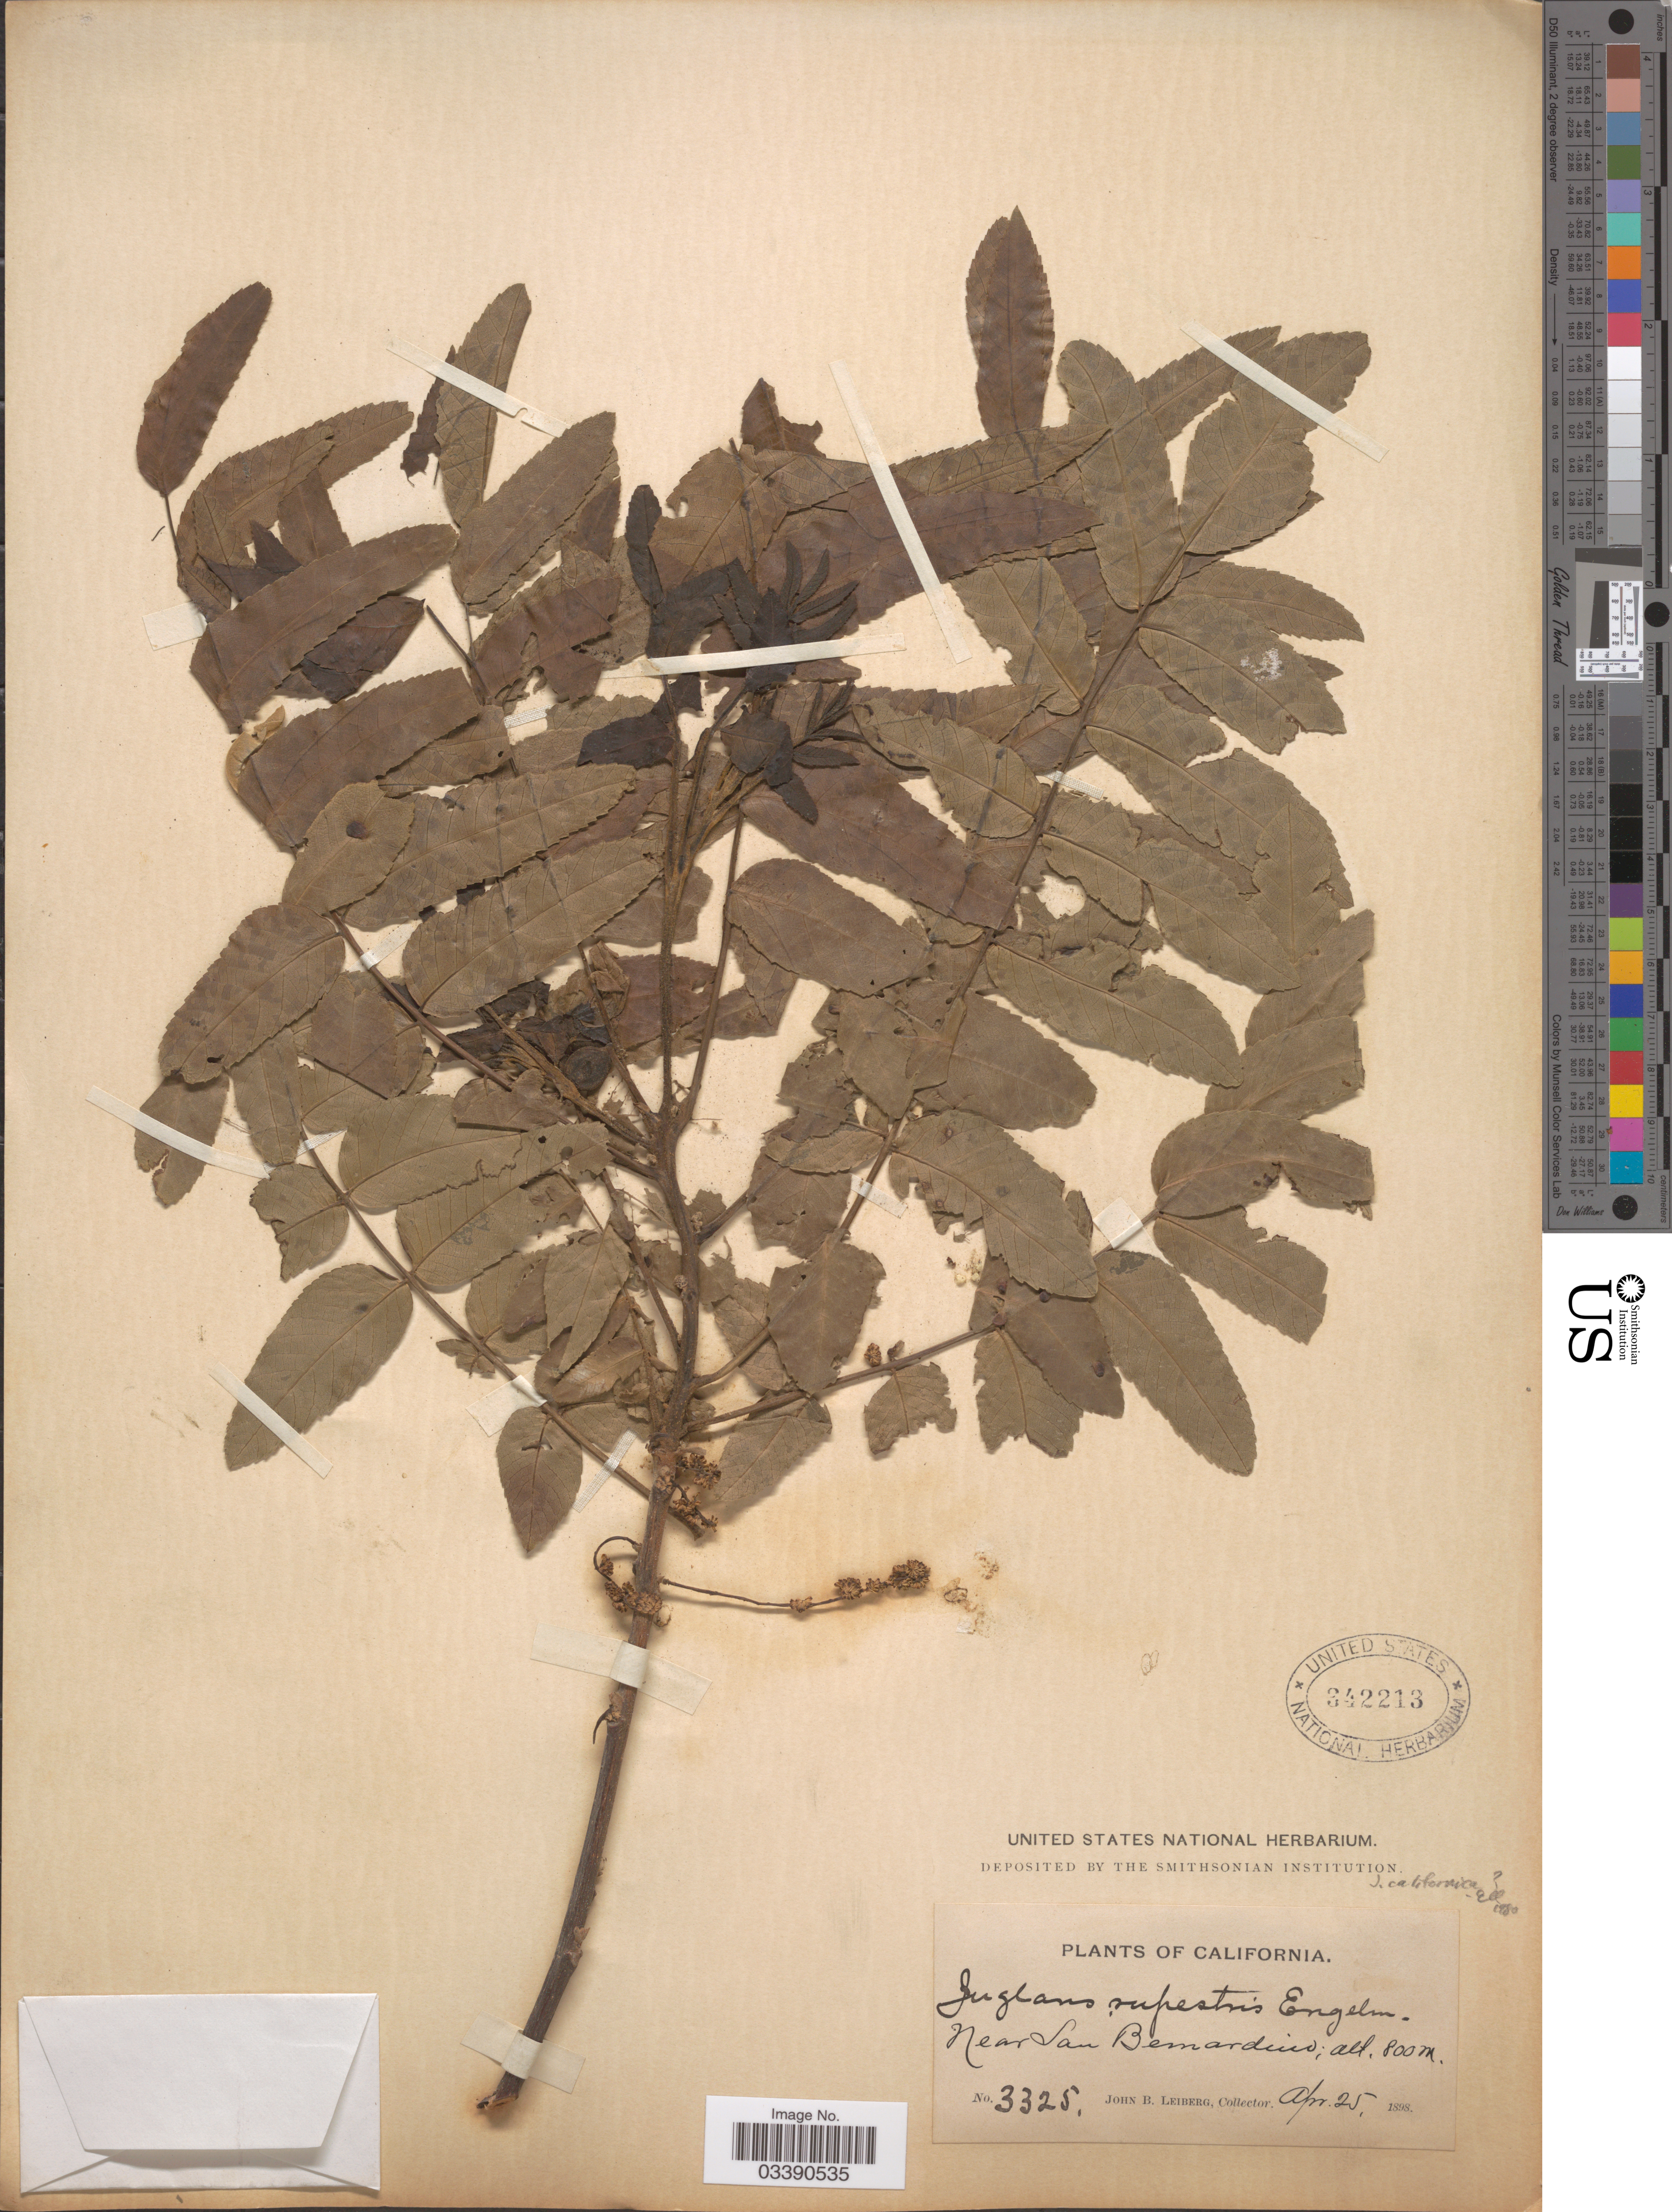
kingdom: Plantae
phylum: Tracheophyta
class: Magnoliopsida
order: Fagales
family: Juglandaceae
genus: Juglans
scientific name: Juglans californica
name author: S. Watson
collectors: J. B. Leiberg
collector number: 3325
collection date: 1898-04-25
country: United States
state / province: California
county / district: San Bernardino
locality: Near San Bernardino.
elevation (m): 800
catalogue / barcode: US 342213